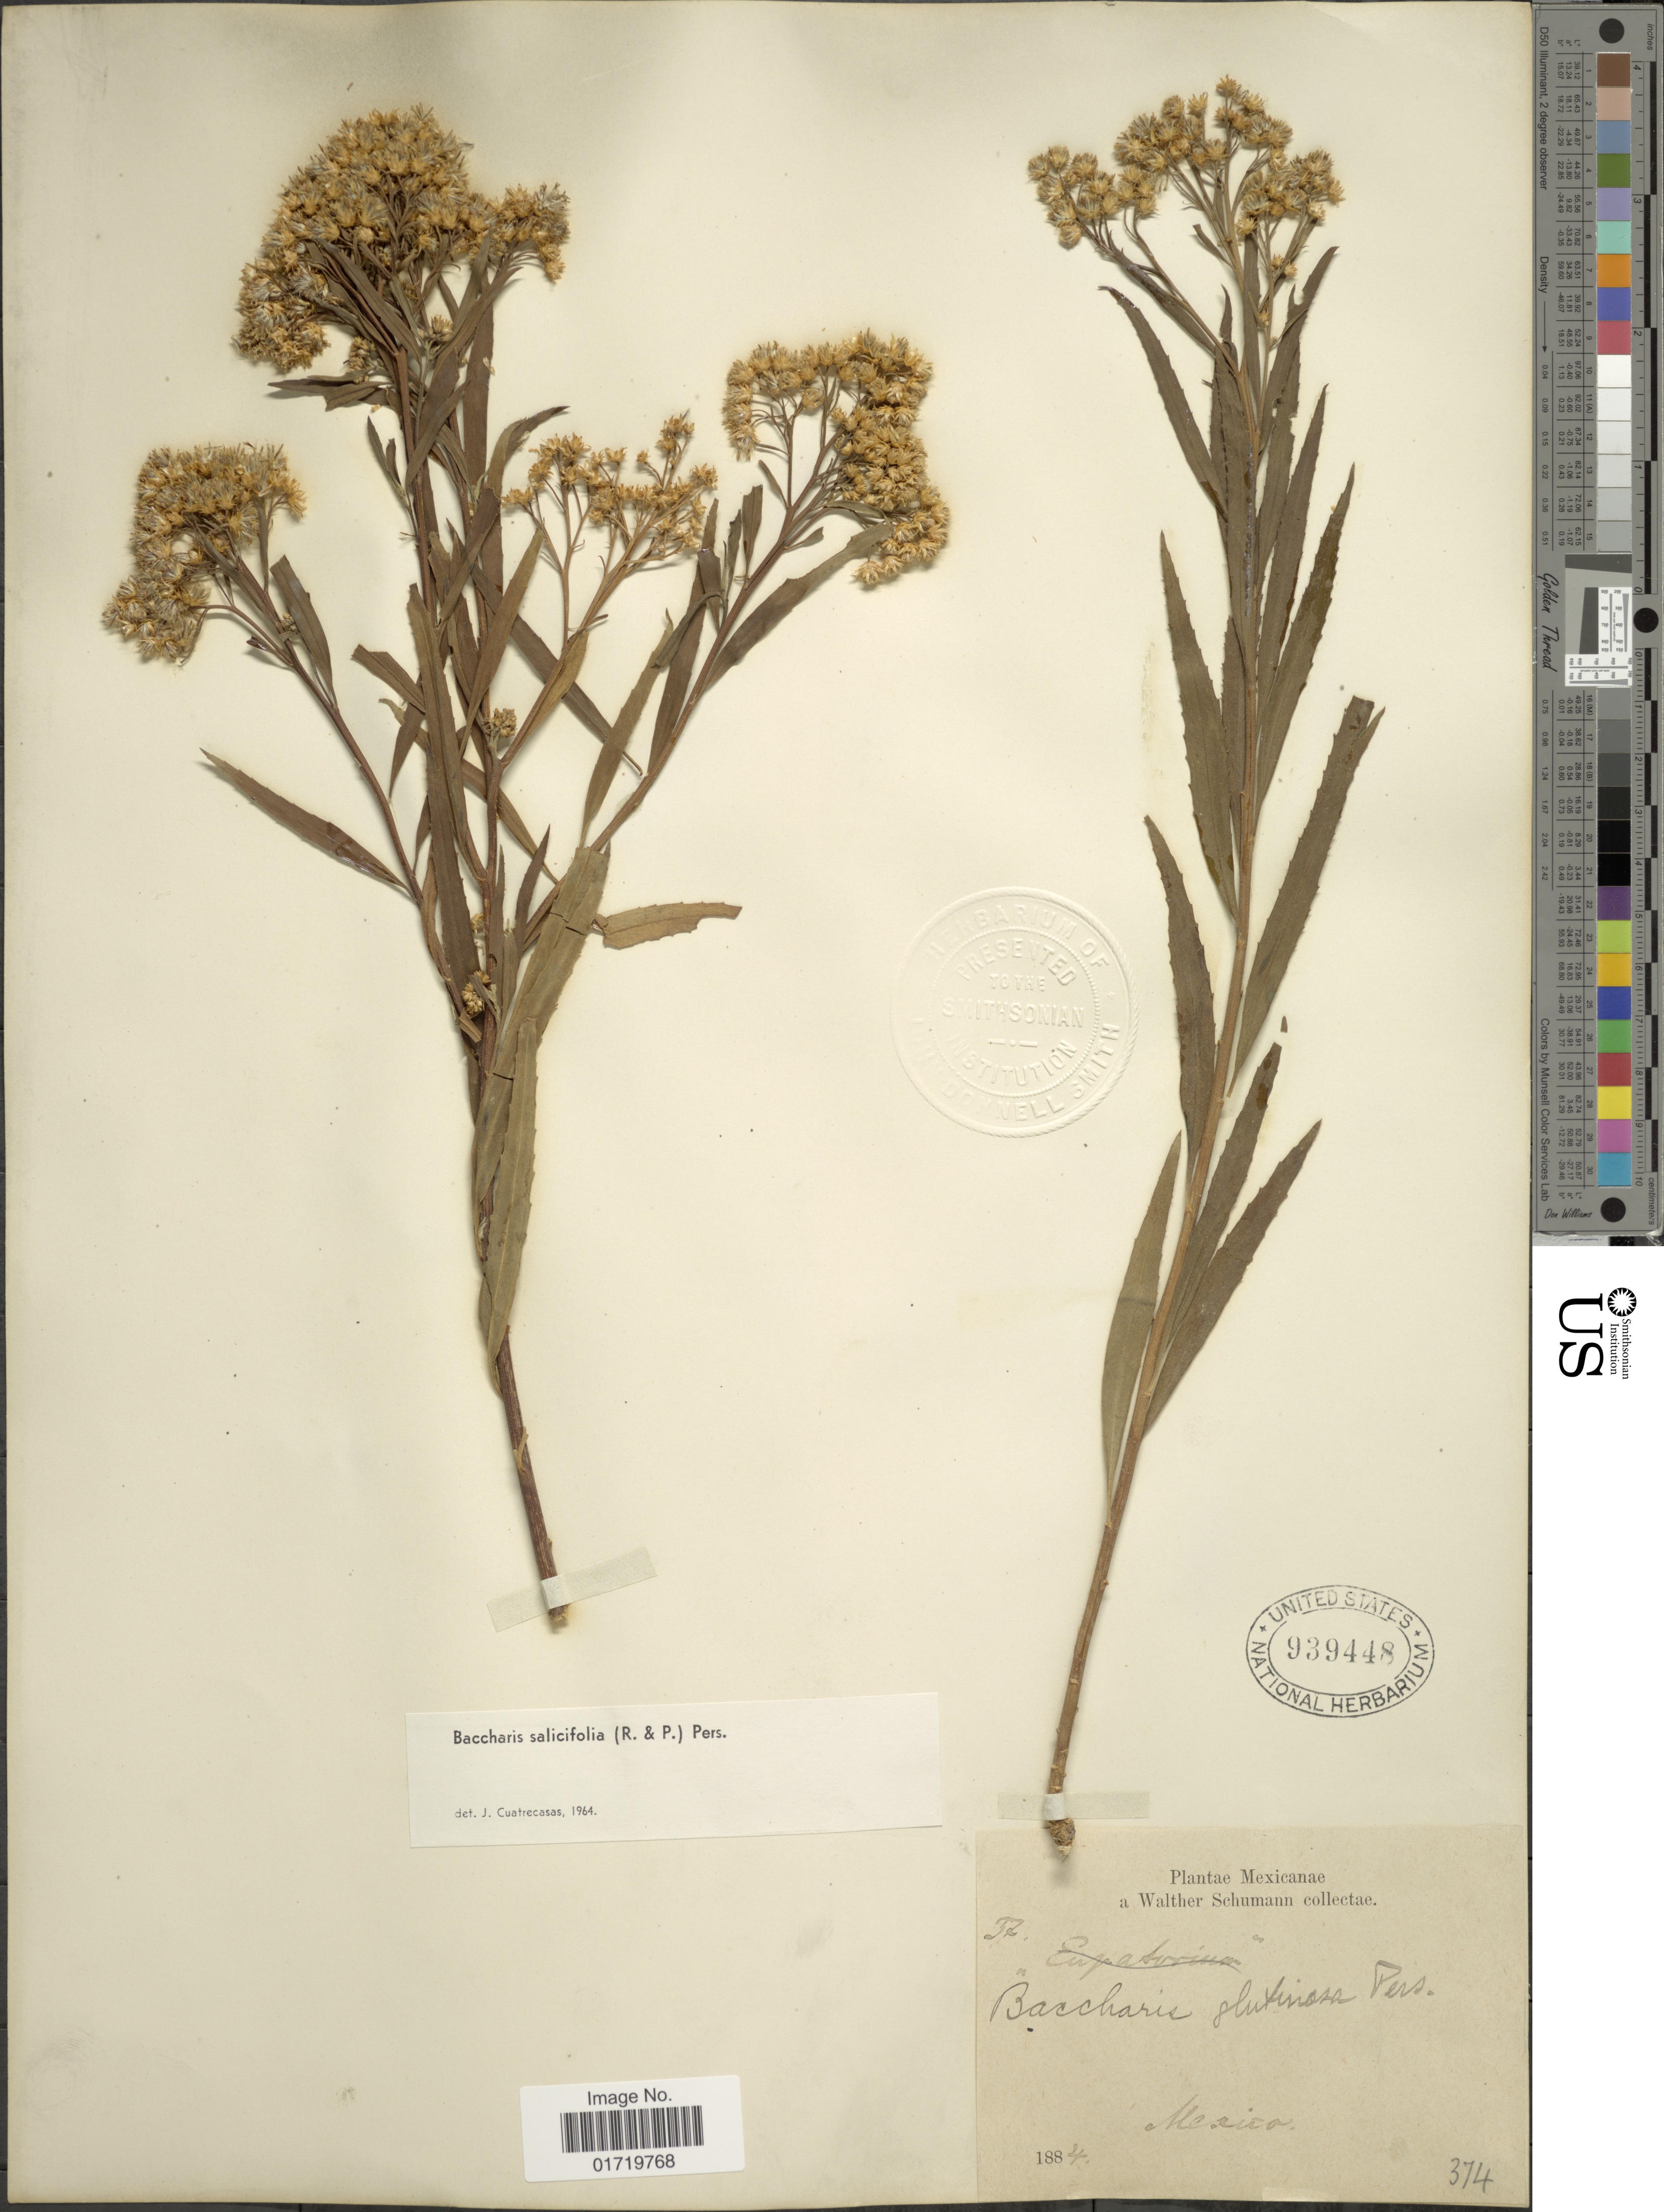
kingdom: Plantae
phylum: Tracheophyta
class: Magnoliopsida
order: Asterales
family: Asteraceae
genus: Baccharis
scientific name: Baccharis salicifolia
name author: (Ruiz & Pav.) Pers.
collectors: W. Schumann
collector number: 374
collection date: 1884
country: Mexico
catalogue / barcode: US 939448